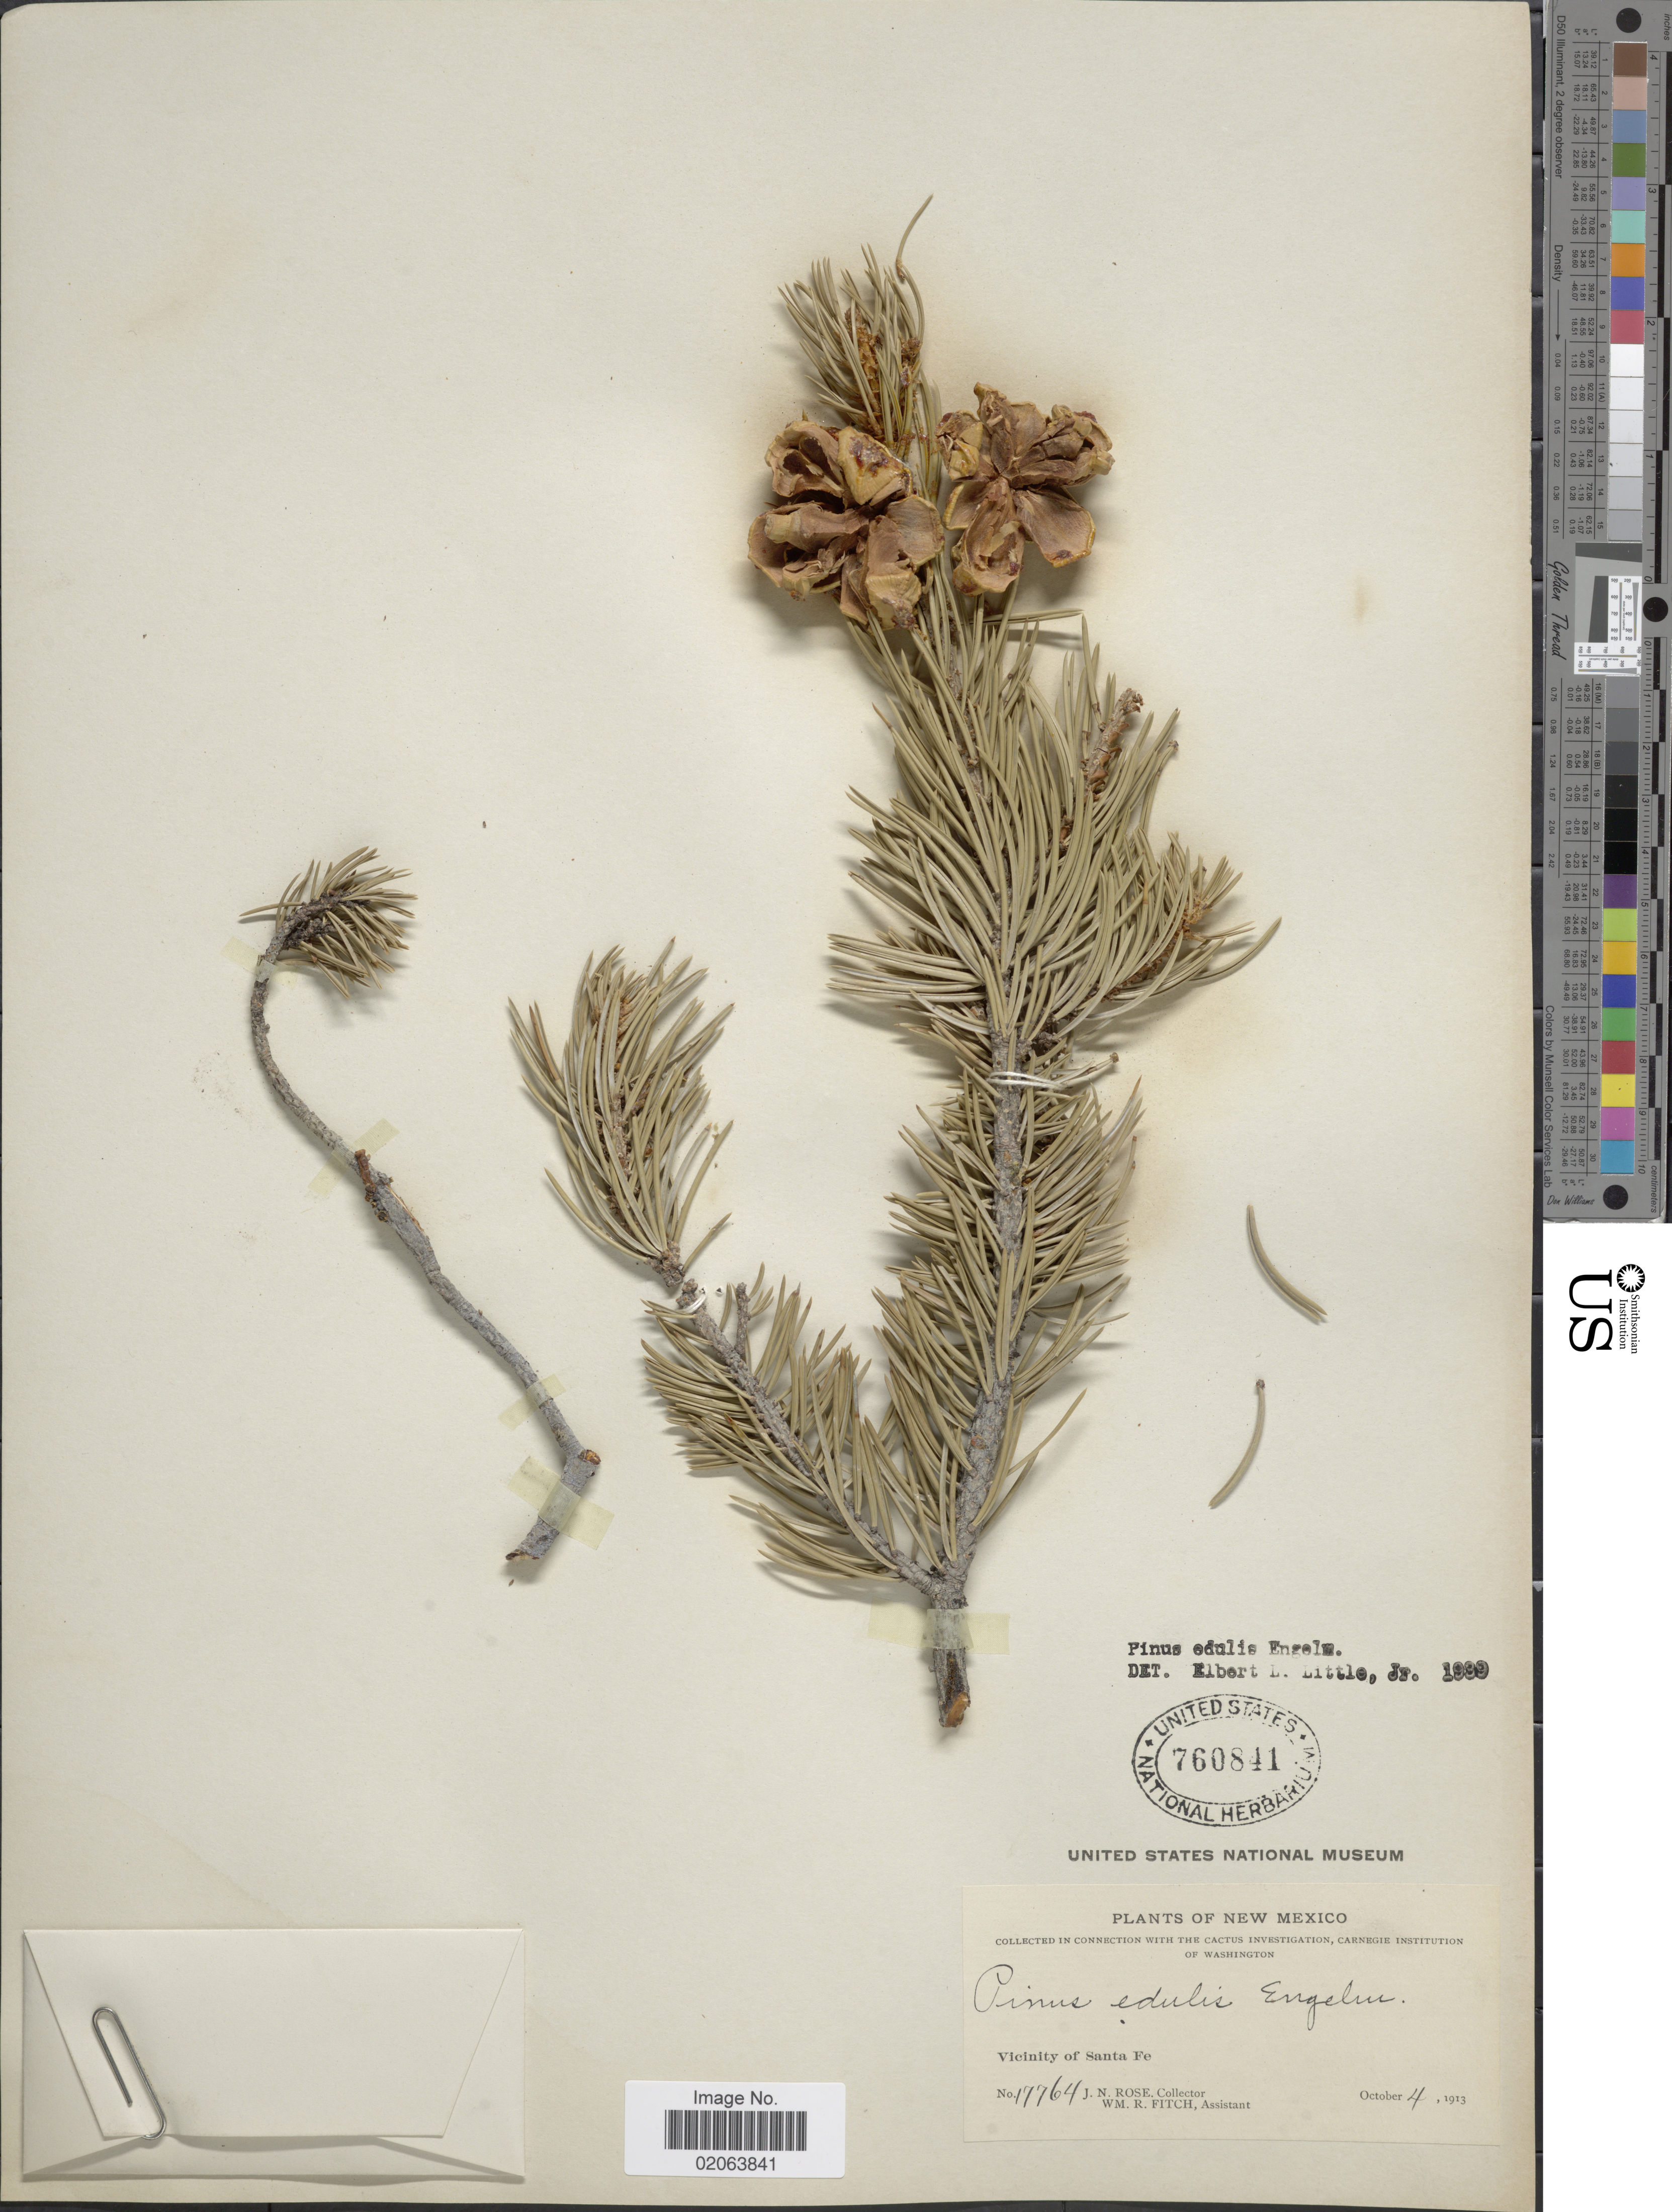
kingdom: Plantae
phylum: Tracheophyta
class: Pinopsida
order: Pinales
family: Pinaceae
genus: Pinus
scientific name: Pinus edulis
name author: Engelm.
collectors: J. N. Rose & W. R. Fitch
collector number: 17764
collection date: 1913-10-04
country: United States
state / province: New Mexico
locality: Vicinity of Santa Fe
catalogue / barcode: US 760841